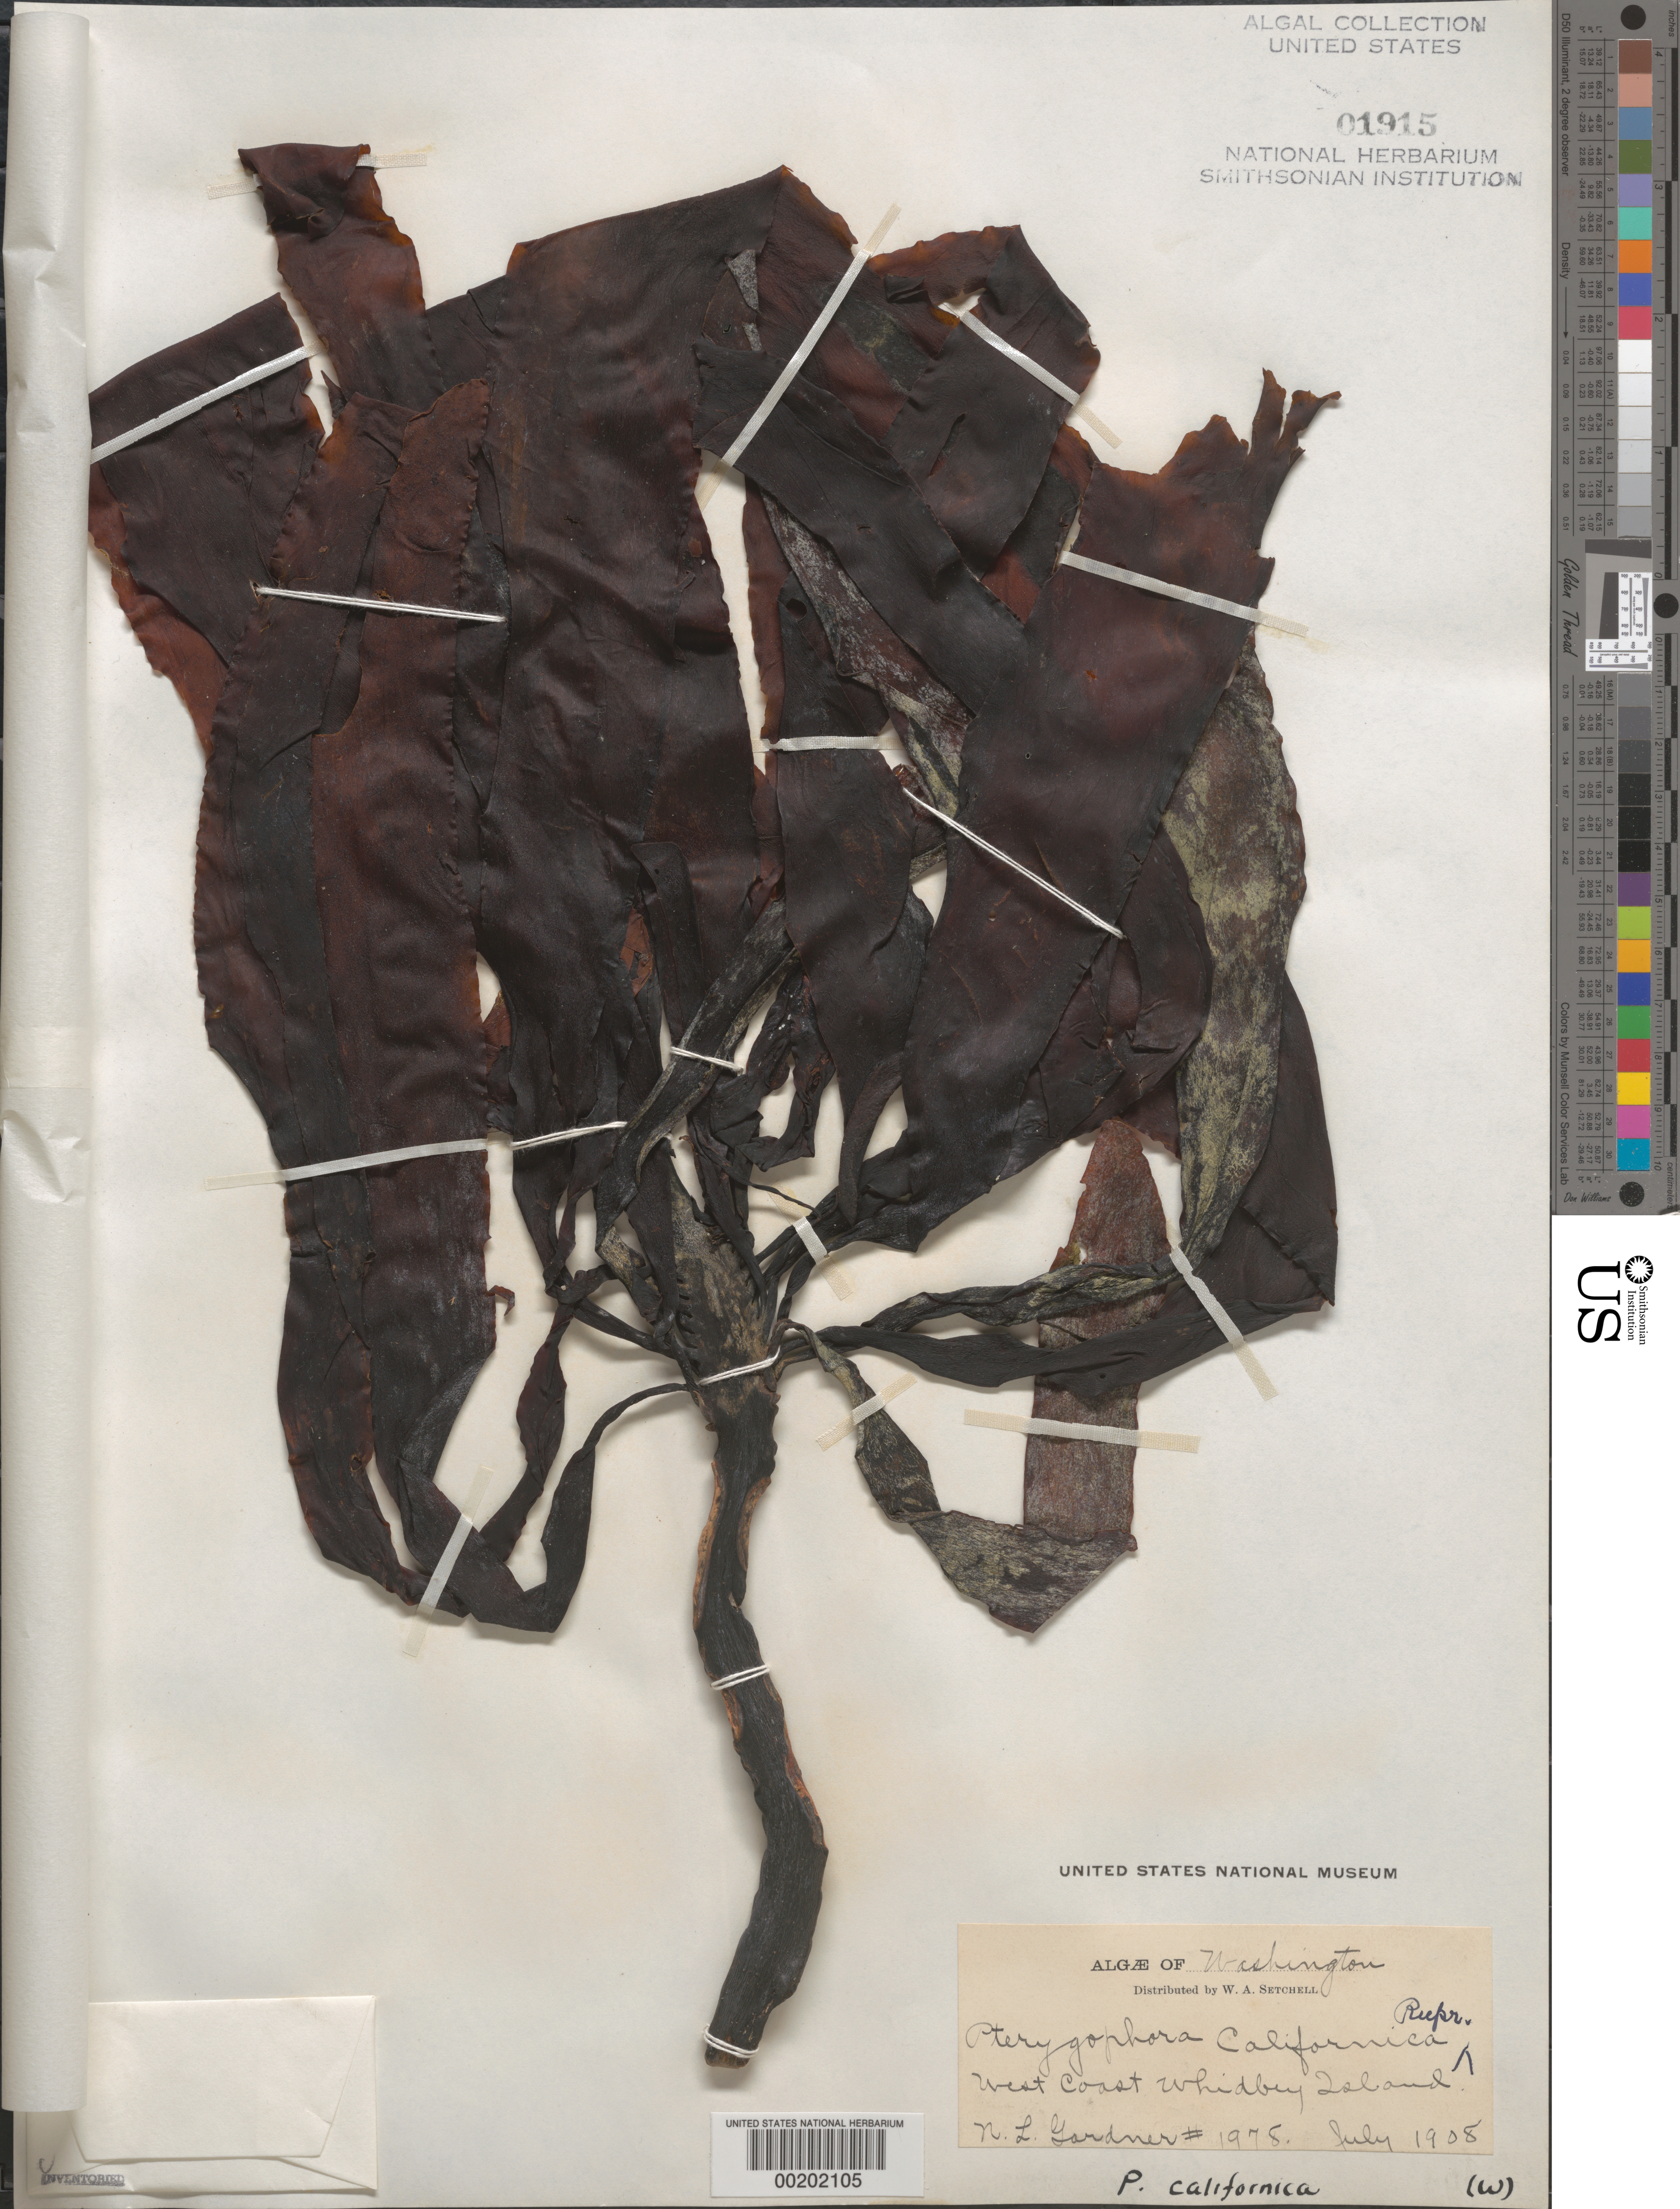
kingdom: Chromista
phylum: Ochrophyta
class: Phaeophyceae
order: Laminariales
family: Alariaceae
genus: Pterygophora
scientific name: Pterygophora californica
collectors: N. Gardner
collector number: NLG 1978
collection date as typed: Jul 1908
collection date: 1908-07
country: United States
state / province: Washington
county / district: Island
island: Whidbey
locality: West coast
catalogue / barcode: US 1915